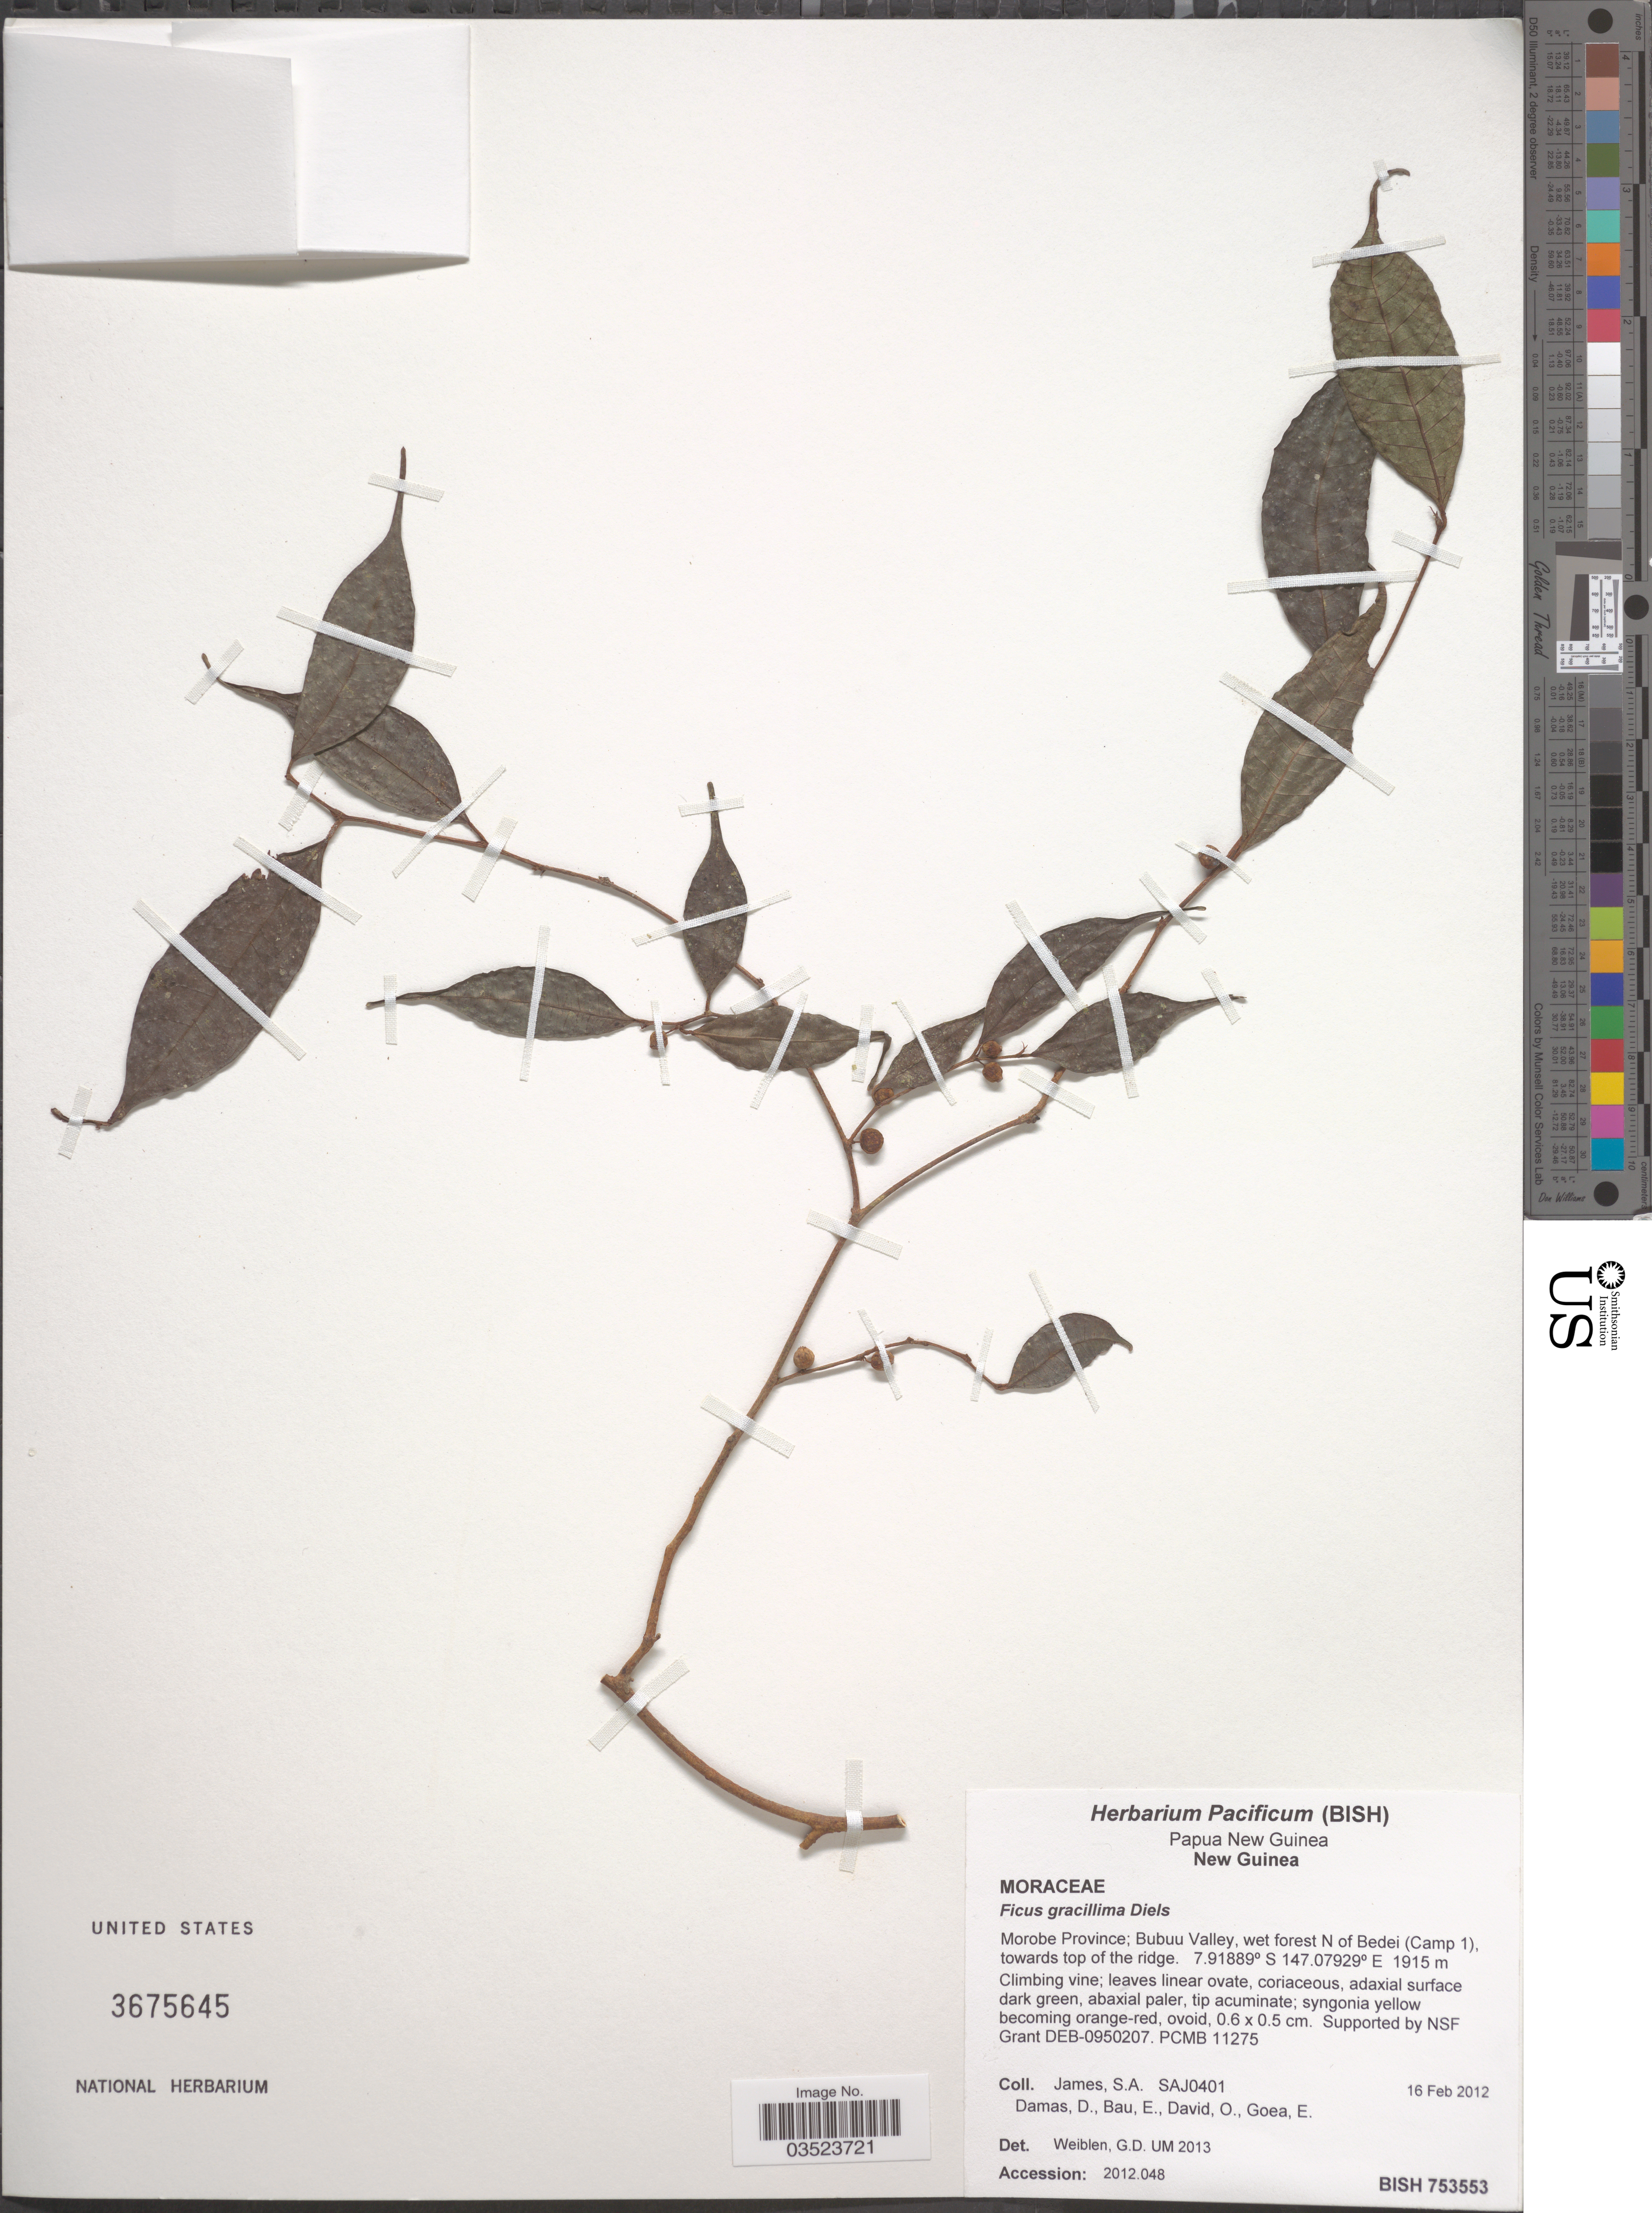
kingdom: Plantae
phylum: Tracheophyta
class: Magnoliopsida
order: Rosales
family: Moraceae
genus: Ficus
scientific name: Ficus gracillima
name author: Diels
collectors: S. James, D. Damas, E. Bau, O. David & E. Goea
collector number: SAJ0401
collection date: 2012-02-16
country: Papua New Guinea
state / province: Morobe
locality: Bubuu Valley, wet forest N of Bedei (Camp 1), towards top of the ridge.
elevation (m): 1915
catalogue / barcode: US 3675645